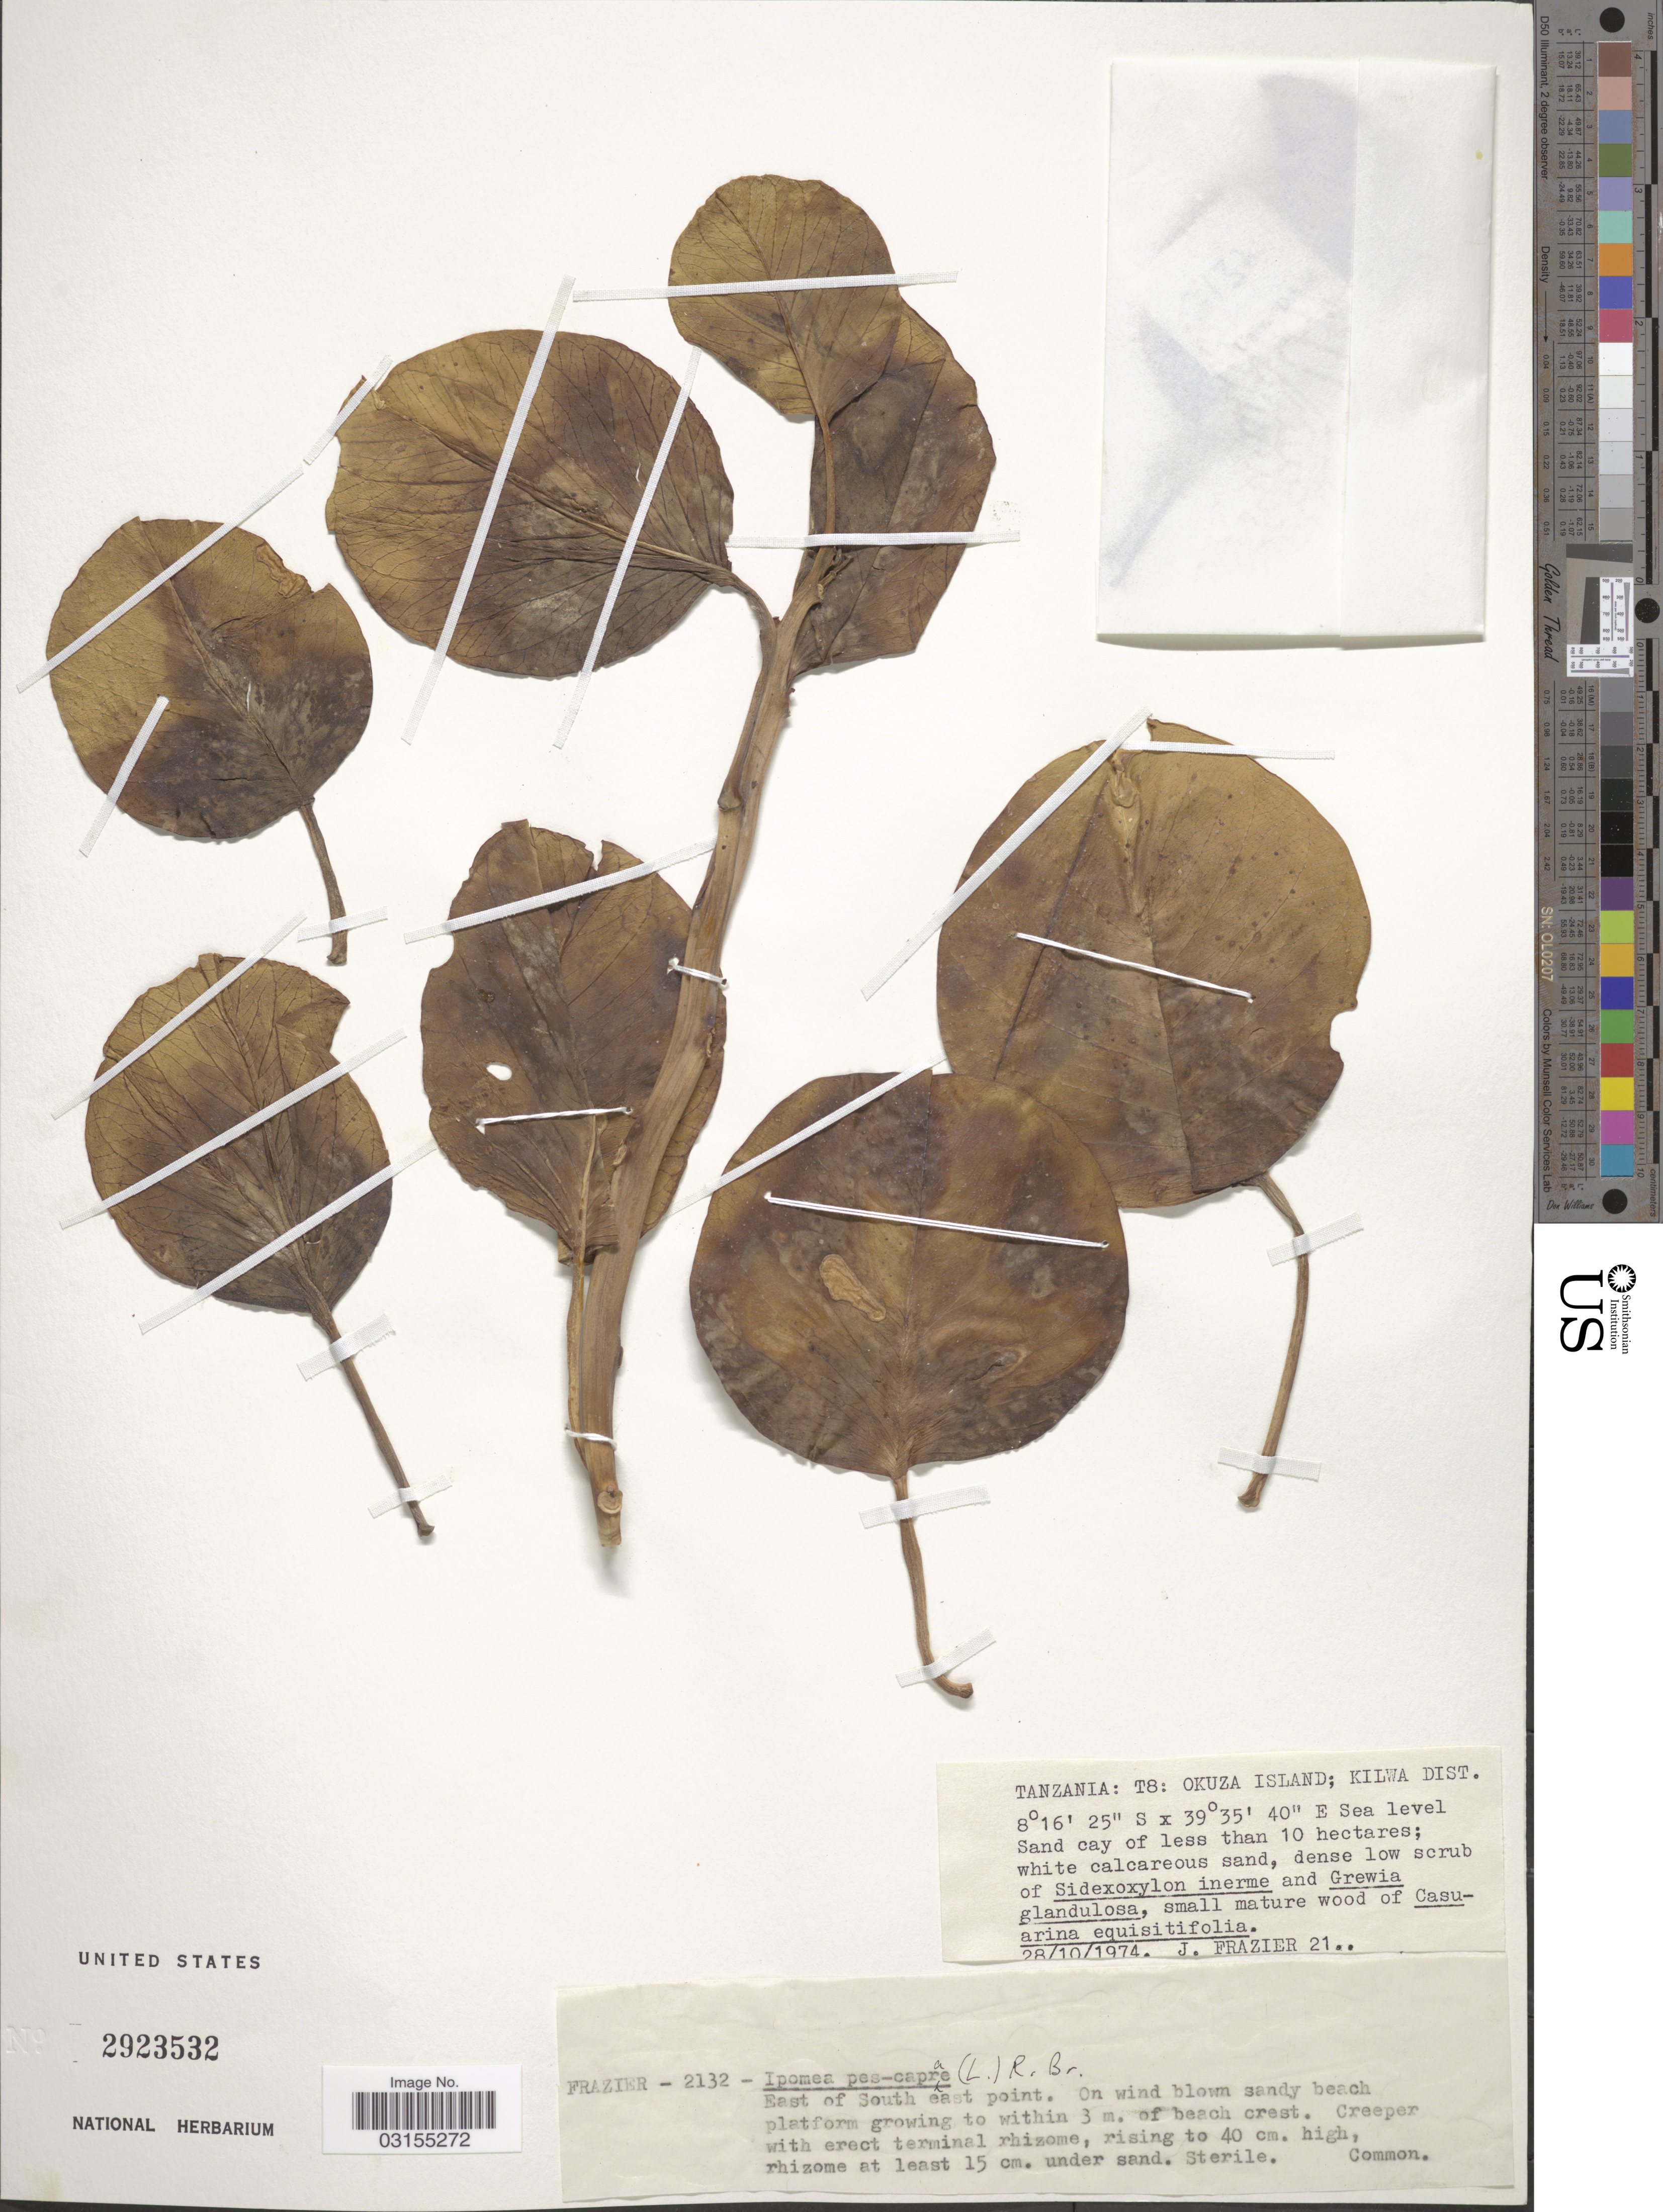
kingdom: Plantae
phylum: Tracheophyta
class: Magnoliopsida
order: Solanales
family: Convolvulaceae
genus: Ipomoea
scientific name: Ipomoea pes-caprae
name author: (L.) R. Br.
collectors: J. Frazier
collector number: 21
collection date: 1974-10-28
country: Tanzania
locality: T8: Okuza Island; Kilwa Dist.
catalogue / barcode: US 2923532